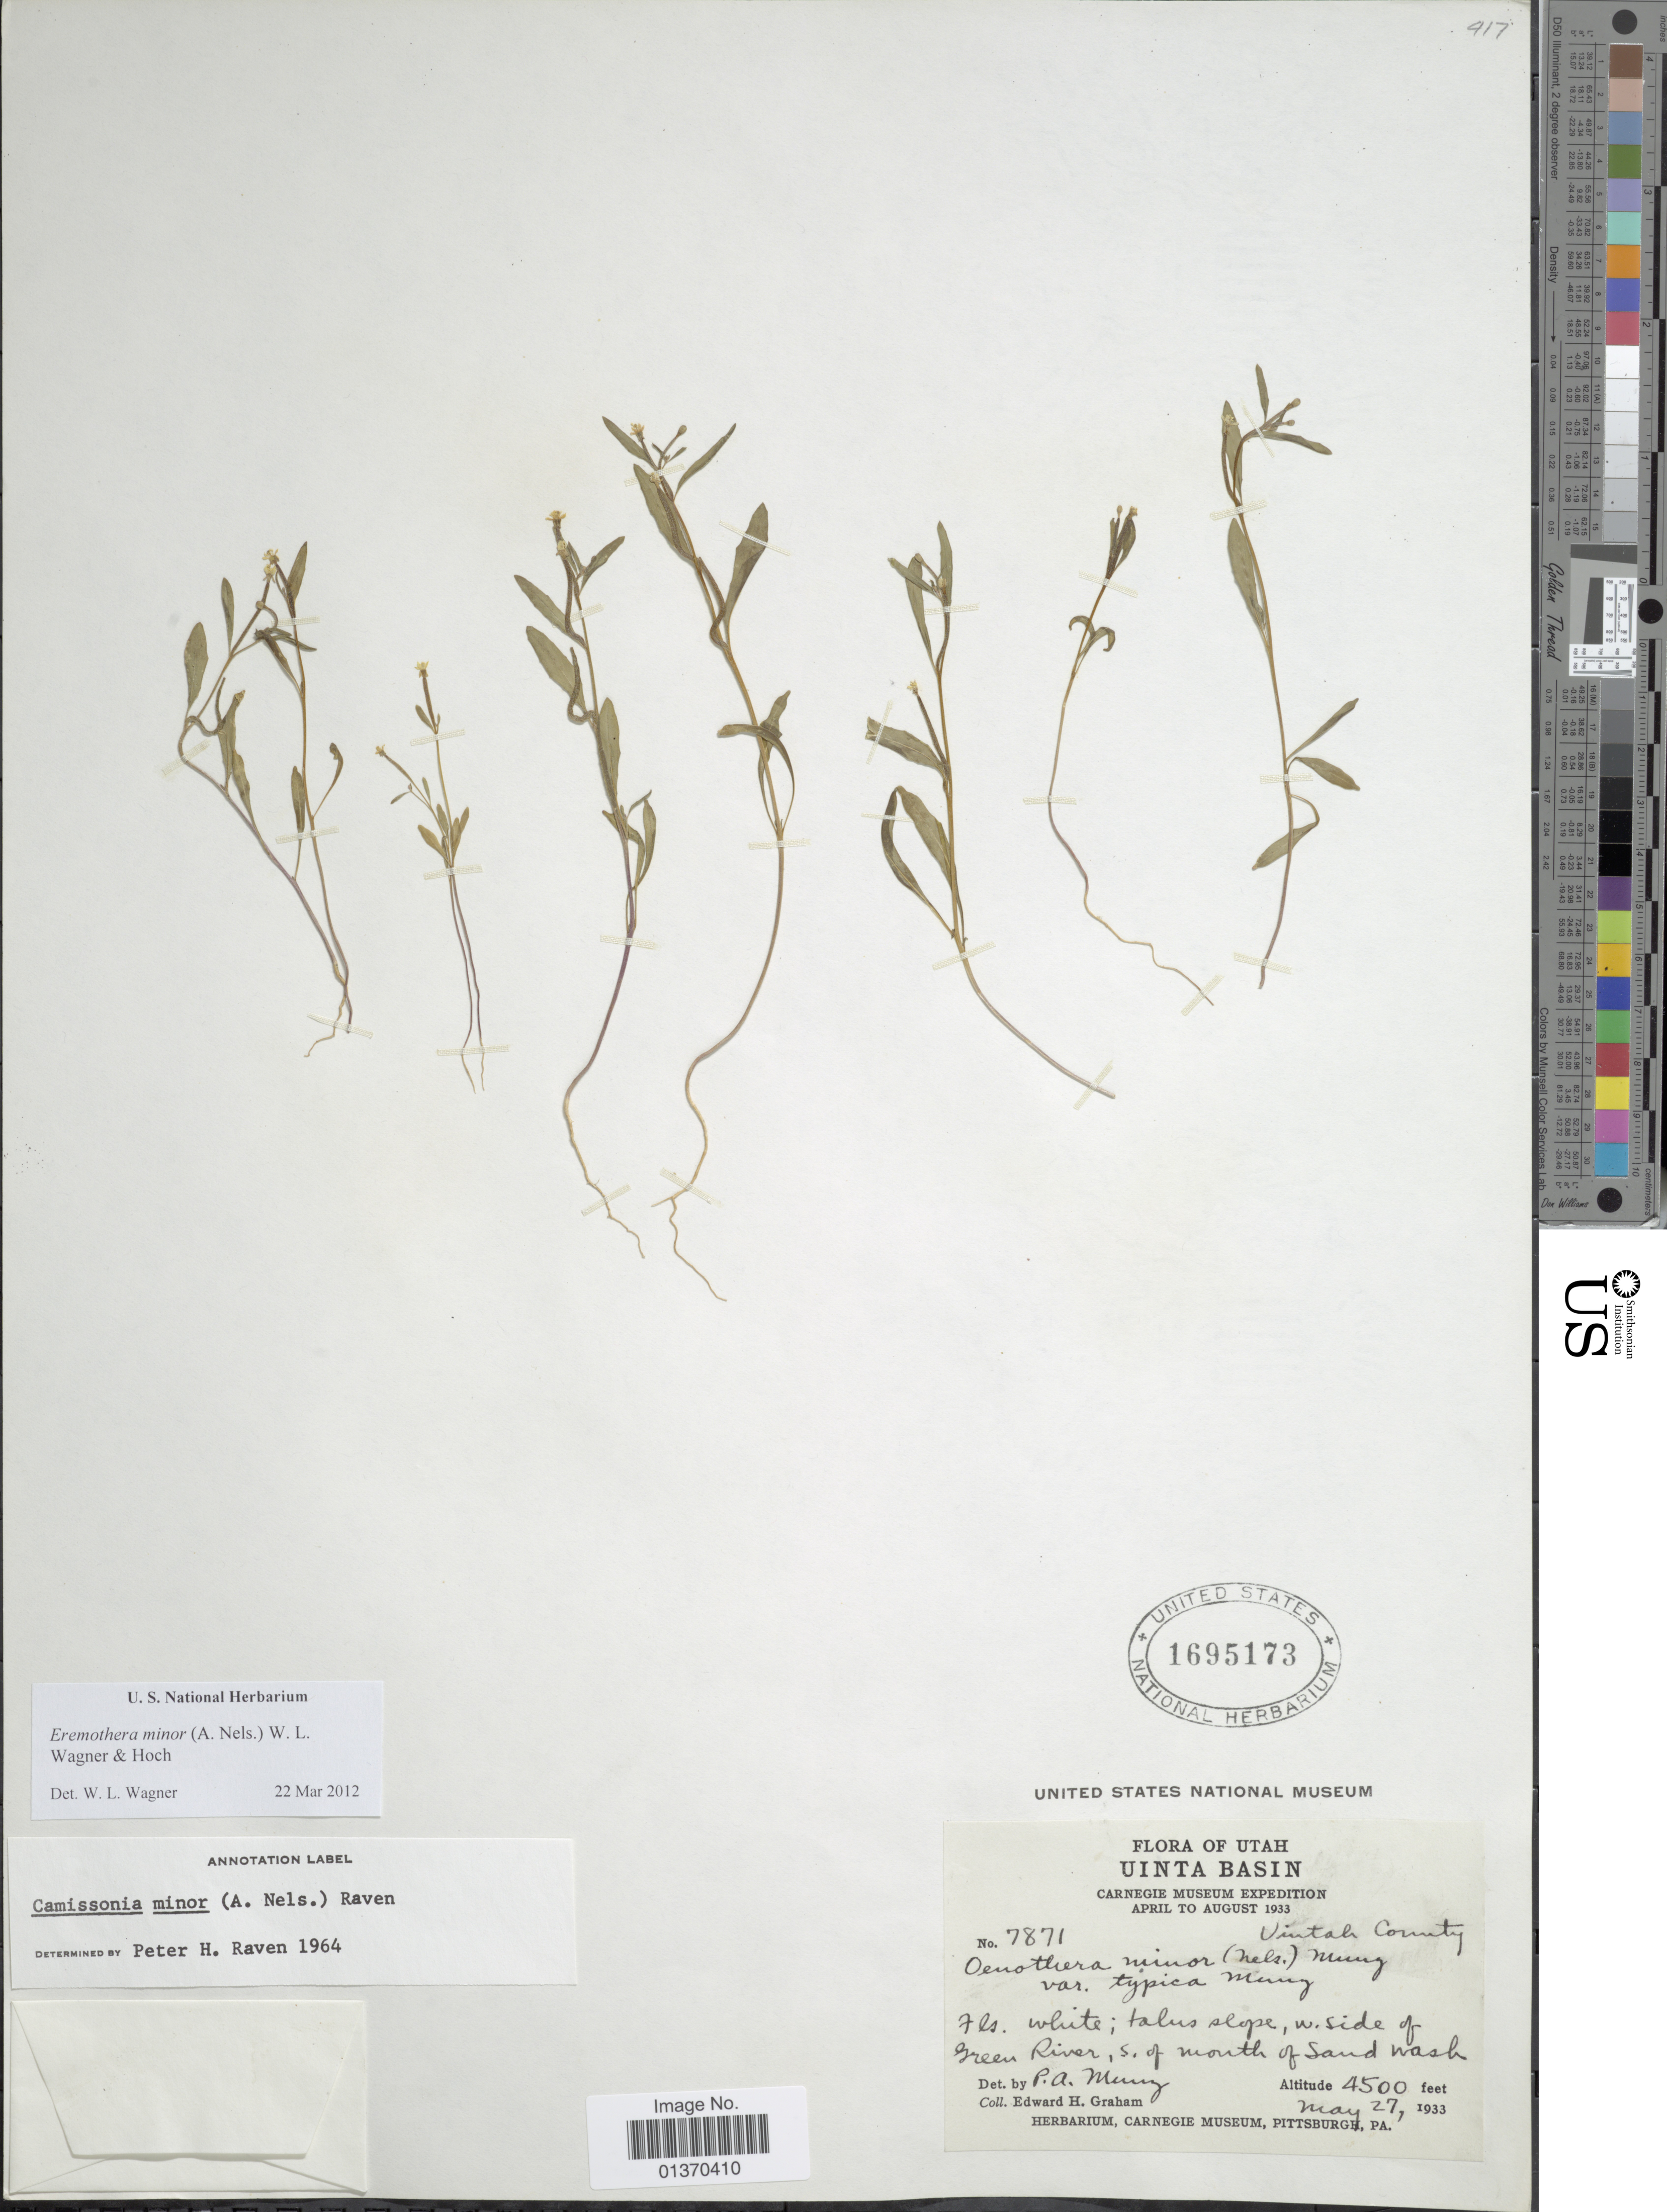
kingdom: Plantae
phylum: Tracheophyta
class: Magnoliopsida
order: Myrtales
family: Onagraceae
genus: Eremothera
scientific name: Eremothera minor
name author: (A. Nelson) W.L. Wagner & Hoch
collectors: E. H. Graham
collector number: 7871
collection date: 1933-05-27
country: United States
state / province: Utah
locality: Uinta Basin, W. side of Green River, S. of mouth of Sand Wash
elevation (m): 1372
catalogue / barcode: US 1695173